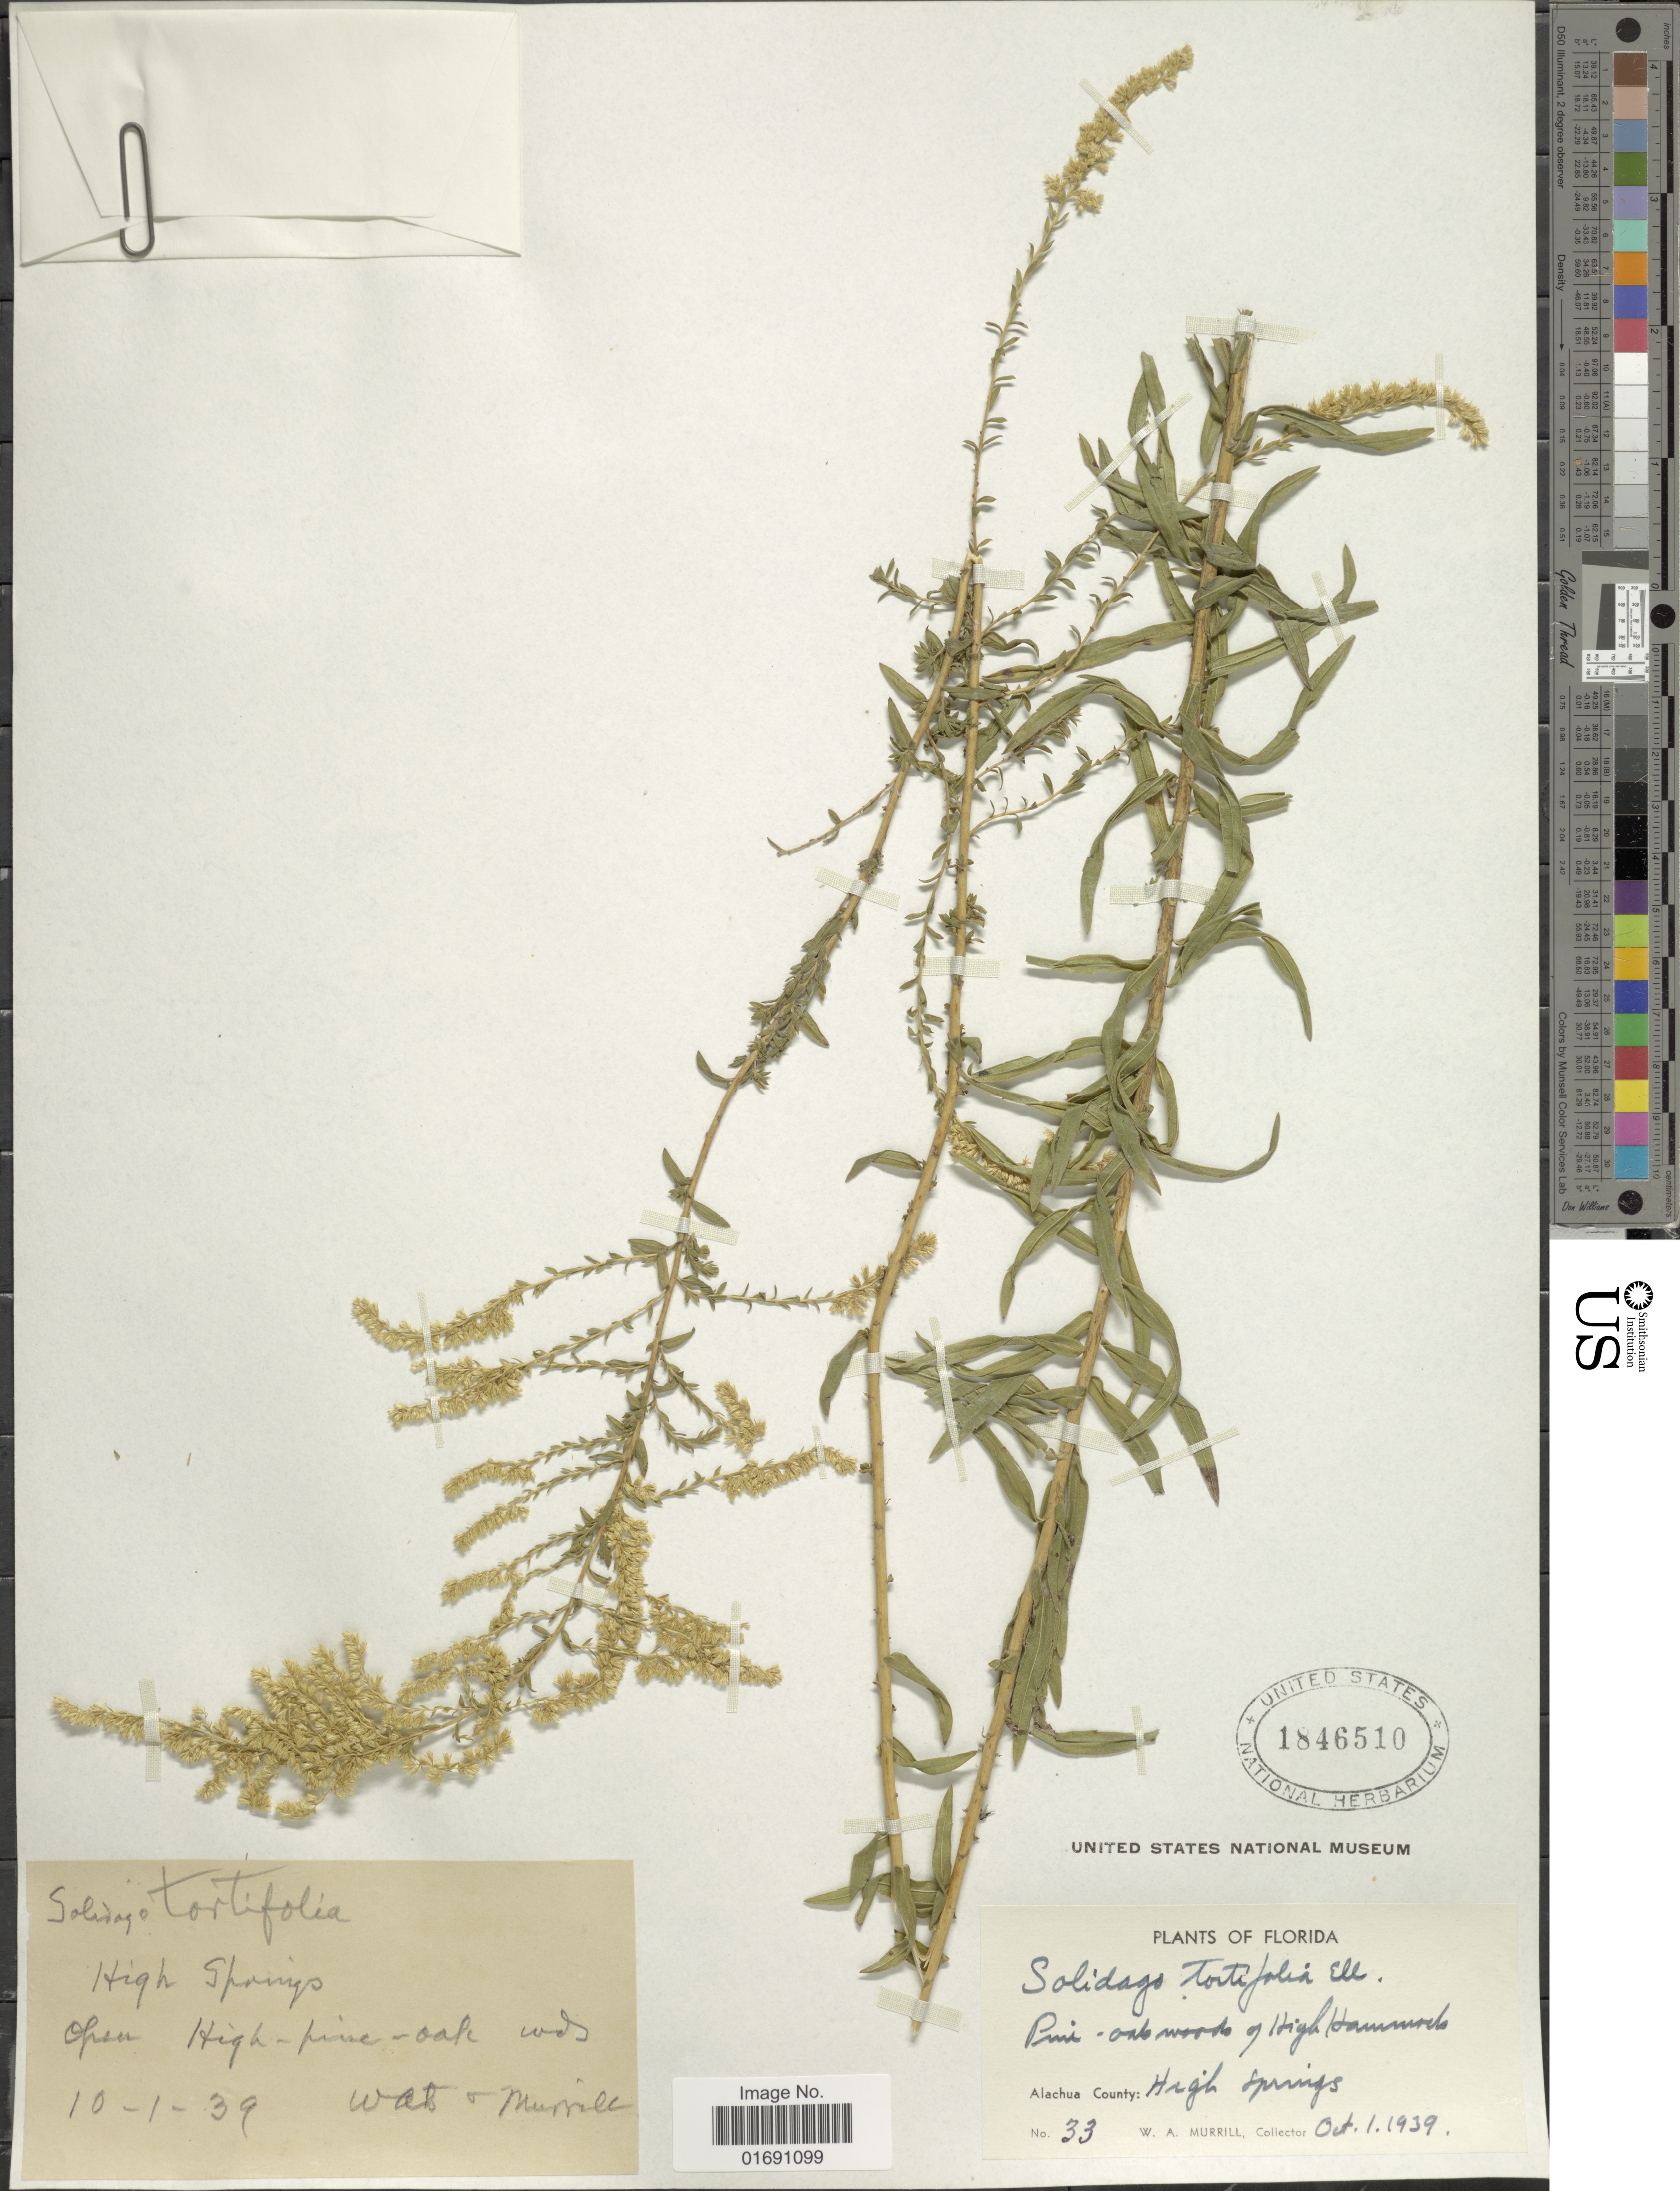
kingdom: Plantae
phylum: Tracheophyta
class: Magnoliopsida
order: Asterales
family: Asteraceae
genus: Solidago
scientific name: Solidago tortifolia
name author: Elliott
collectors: W. A. Murrill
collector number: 33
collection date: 1939-10-01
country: United States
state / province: Florida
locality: Pine-oak woods of High Hammock, Alachua County: High Springs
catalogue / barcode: US 1846510